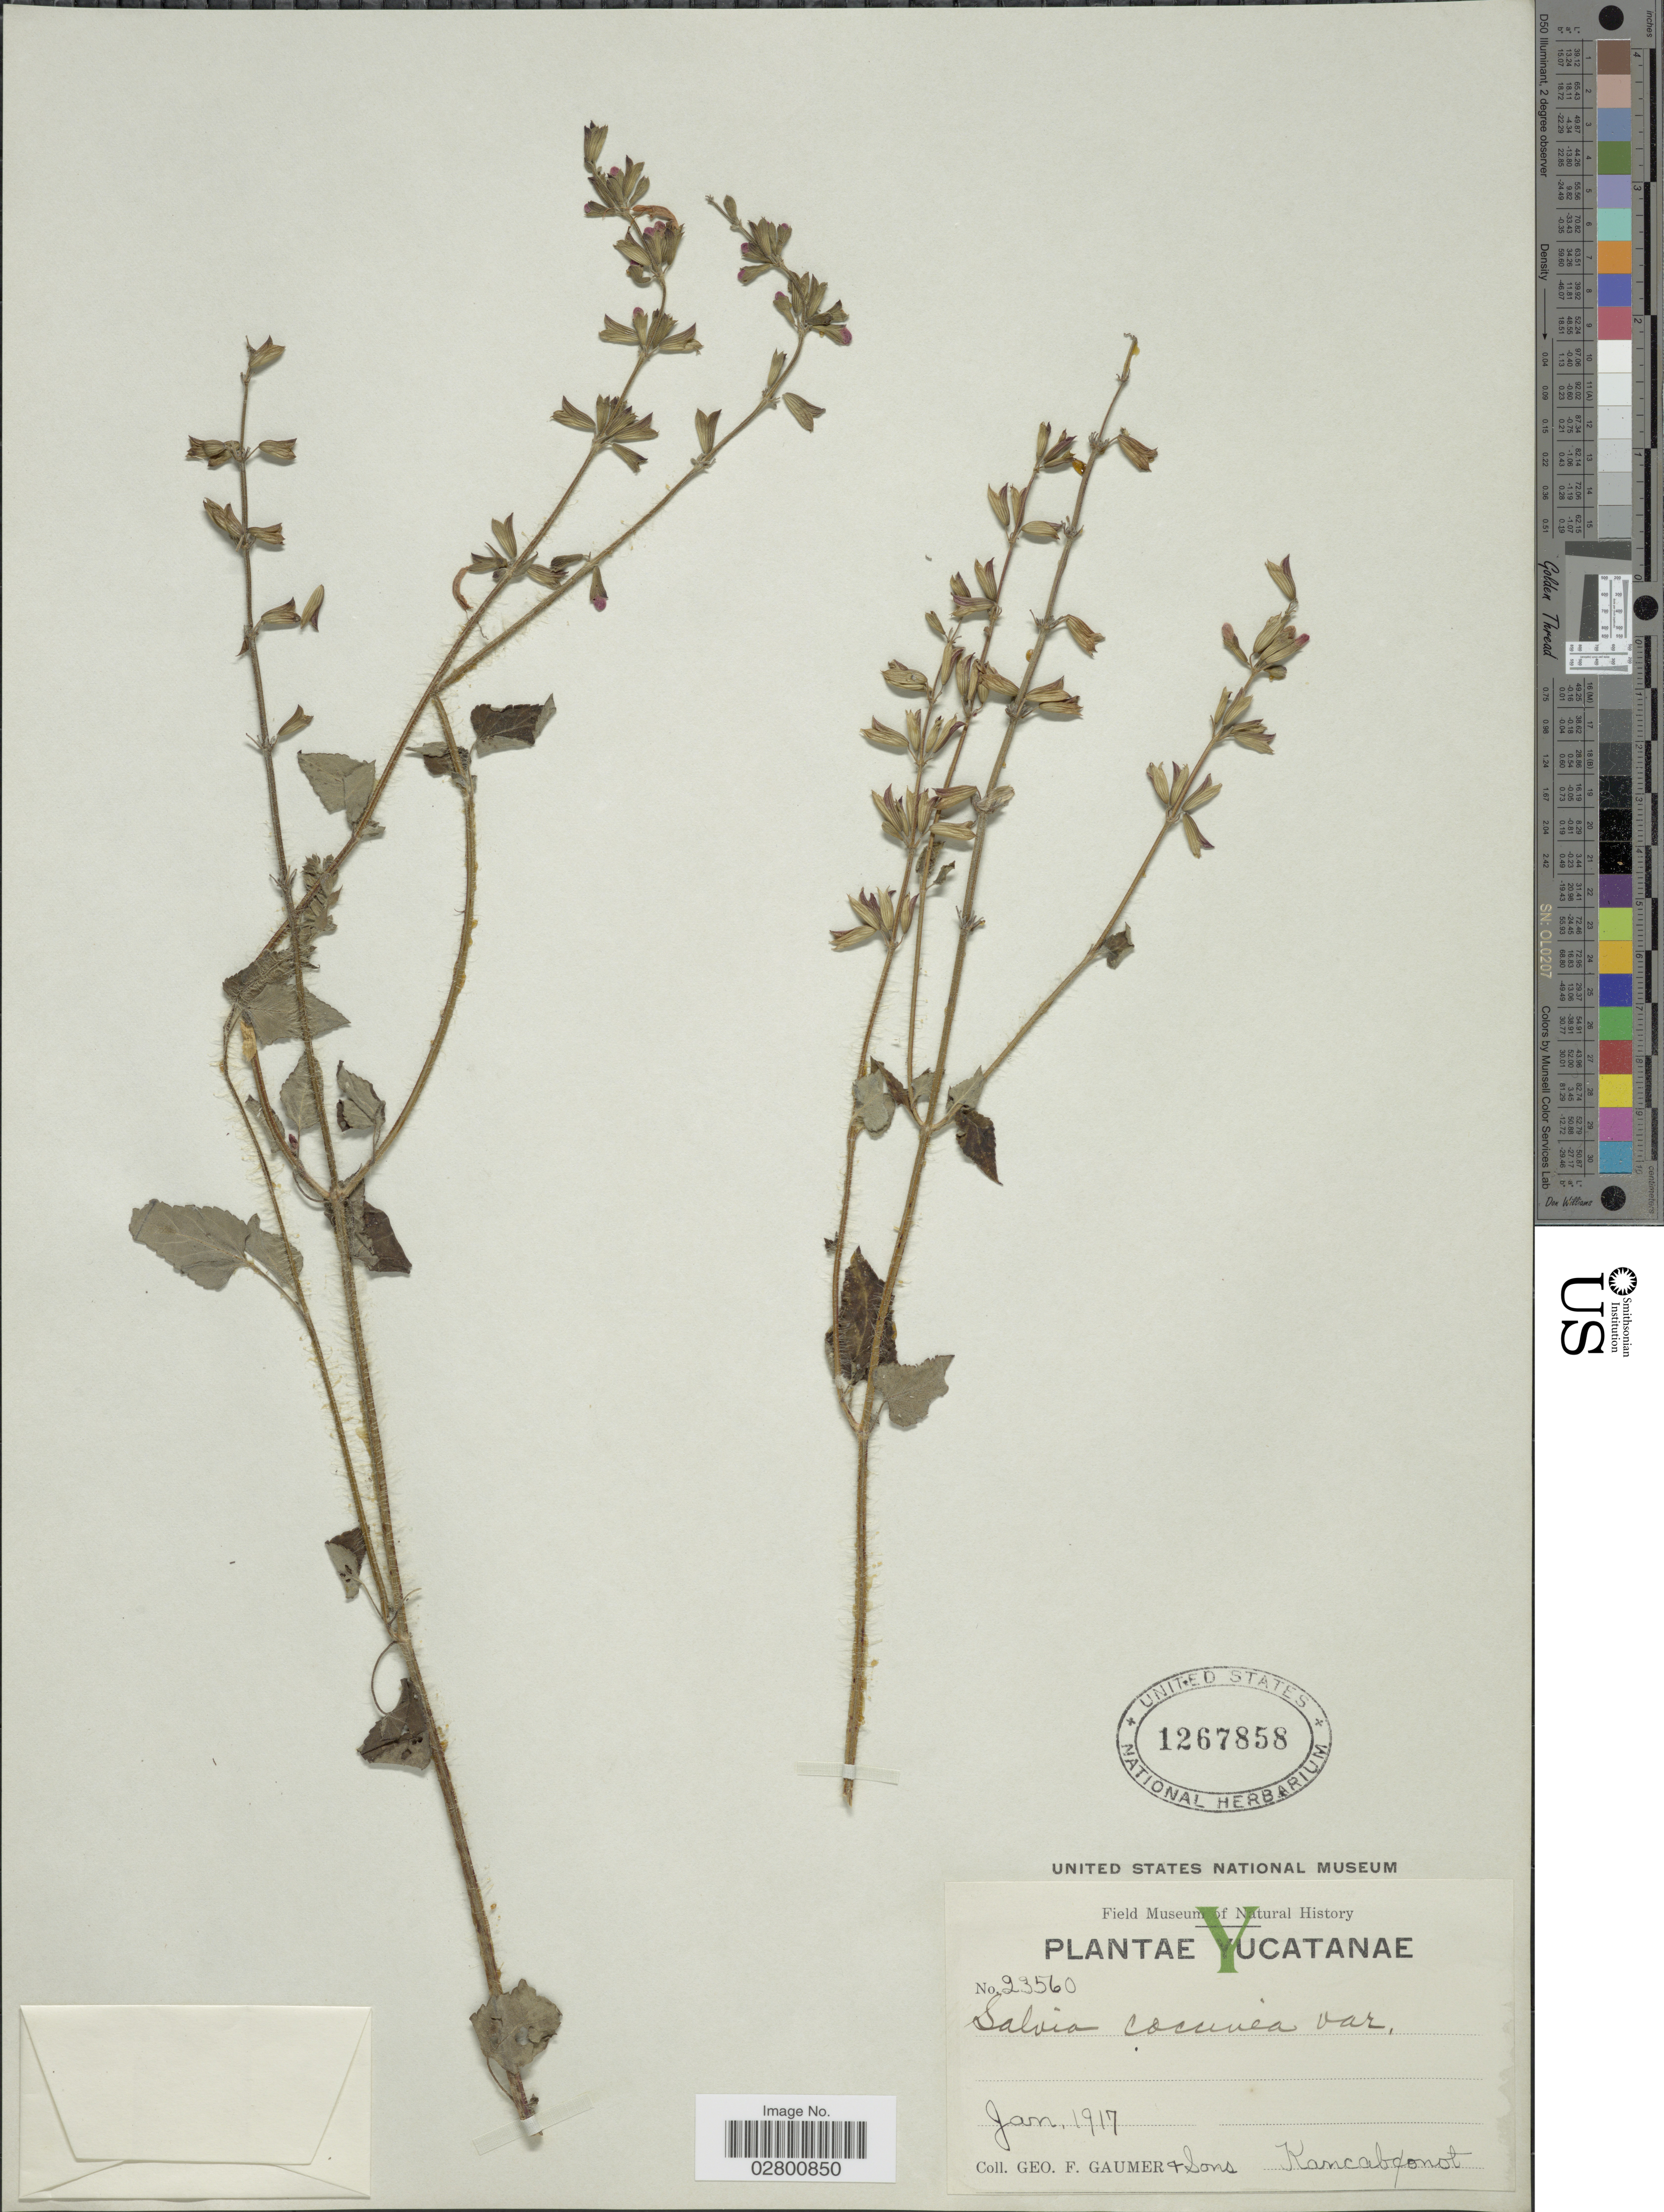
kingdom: Plantae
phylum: Tracheophyta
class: Magnoliopsida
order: Lamiales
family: Lamiaceae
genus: Salvia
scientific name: Salvia coccinea 'Naples Lavender'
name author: L. f. ex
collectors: G. F. Gaumer & et al.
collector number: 23560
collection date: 1917-01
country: Mexico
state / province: Yucatán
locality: Kancabonot.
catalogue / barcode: US 1267858